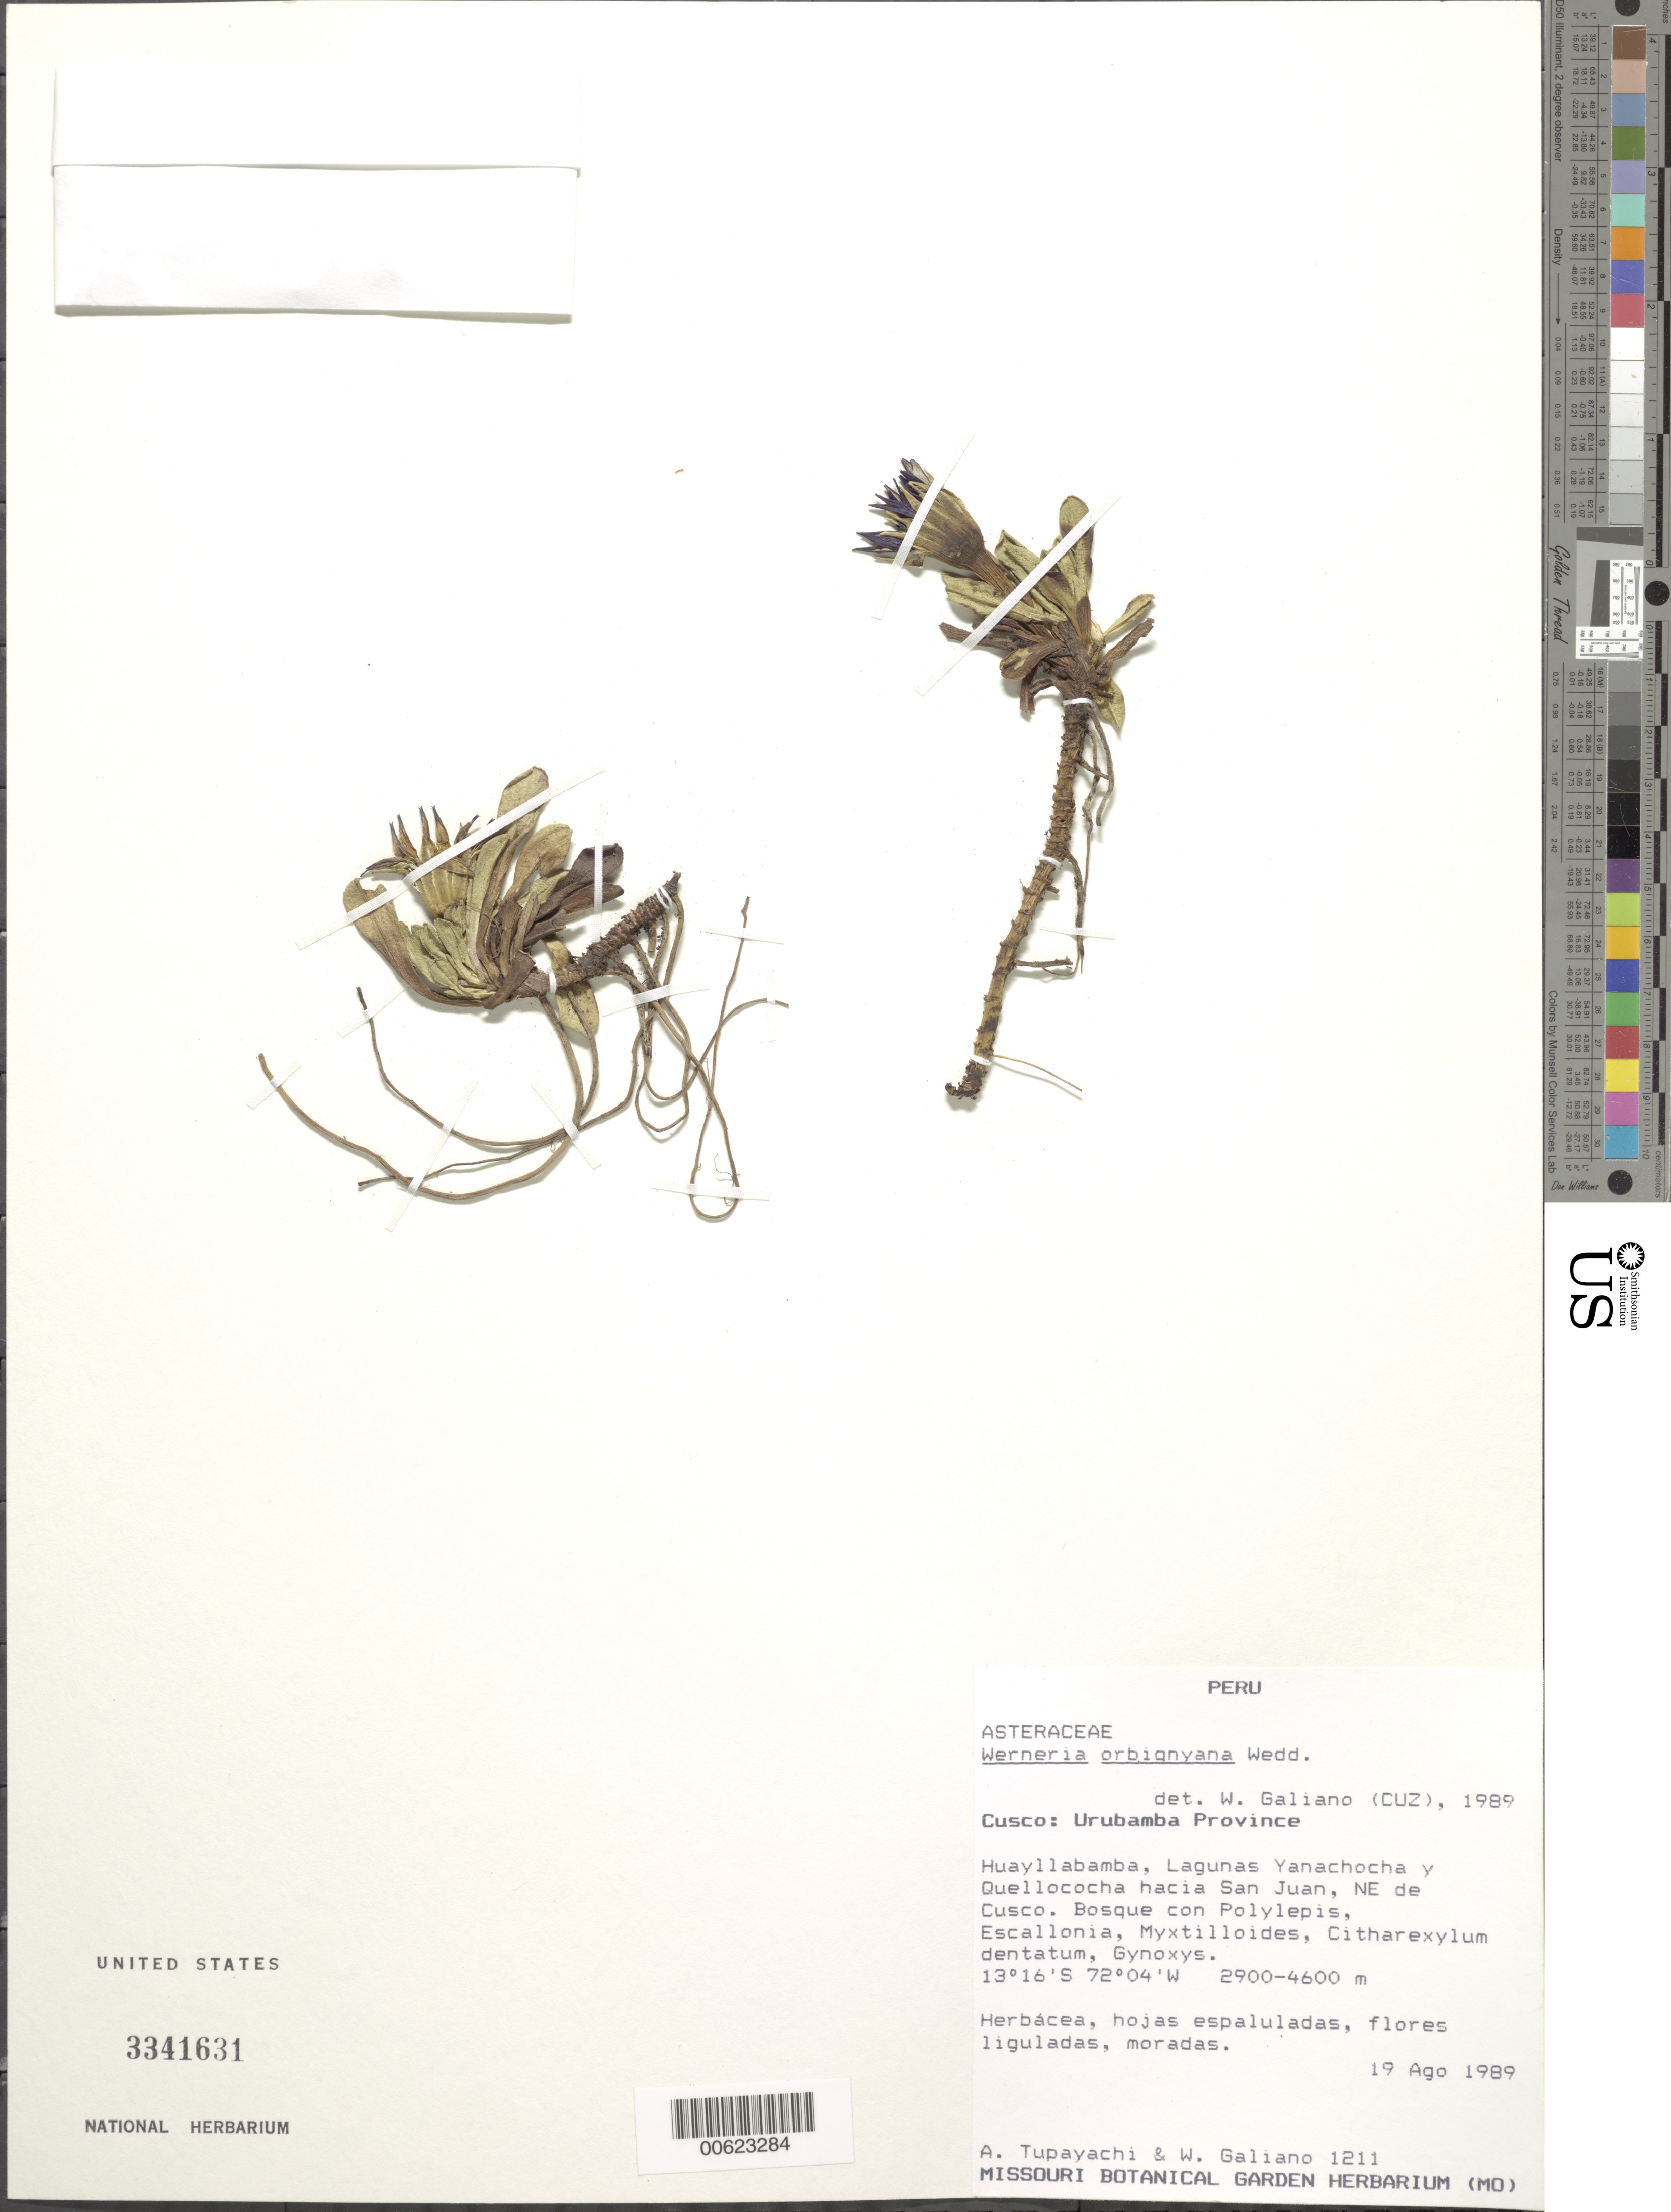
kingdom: Plantae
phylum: Tracheophyta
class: Magnoliopsida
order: Asterales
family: Asteraceae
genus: Werneria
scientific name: Werneria orbignyana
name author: Wedd.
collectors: A. Tupayachi & E. F. Galiano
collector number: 1211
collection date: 1989-08-19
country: Peru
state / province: Cusco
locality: Huayllabamba Dist, Lagunas Yanachocha y Quellococha hacia San Juan, NE de Cusco. Bosque con Polylepis, Escallonia, Myxtilloides, Citharexylum dentatum, Gynoxys.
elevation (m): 2900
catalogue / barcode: US 3341631